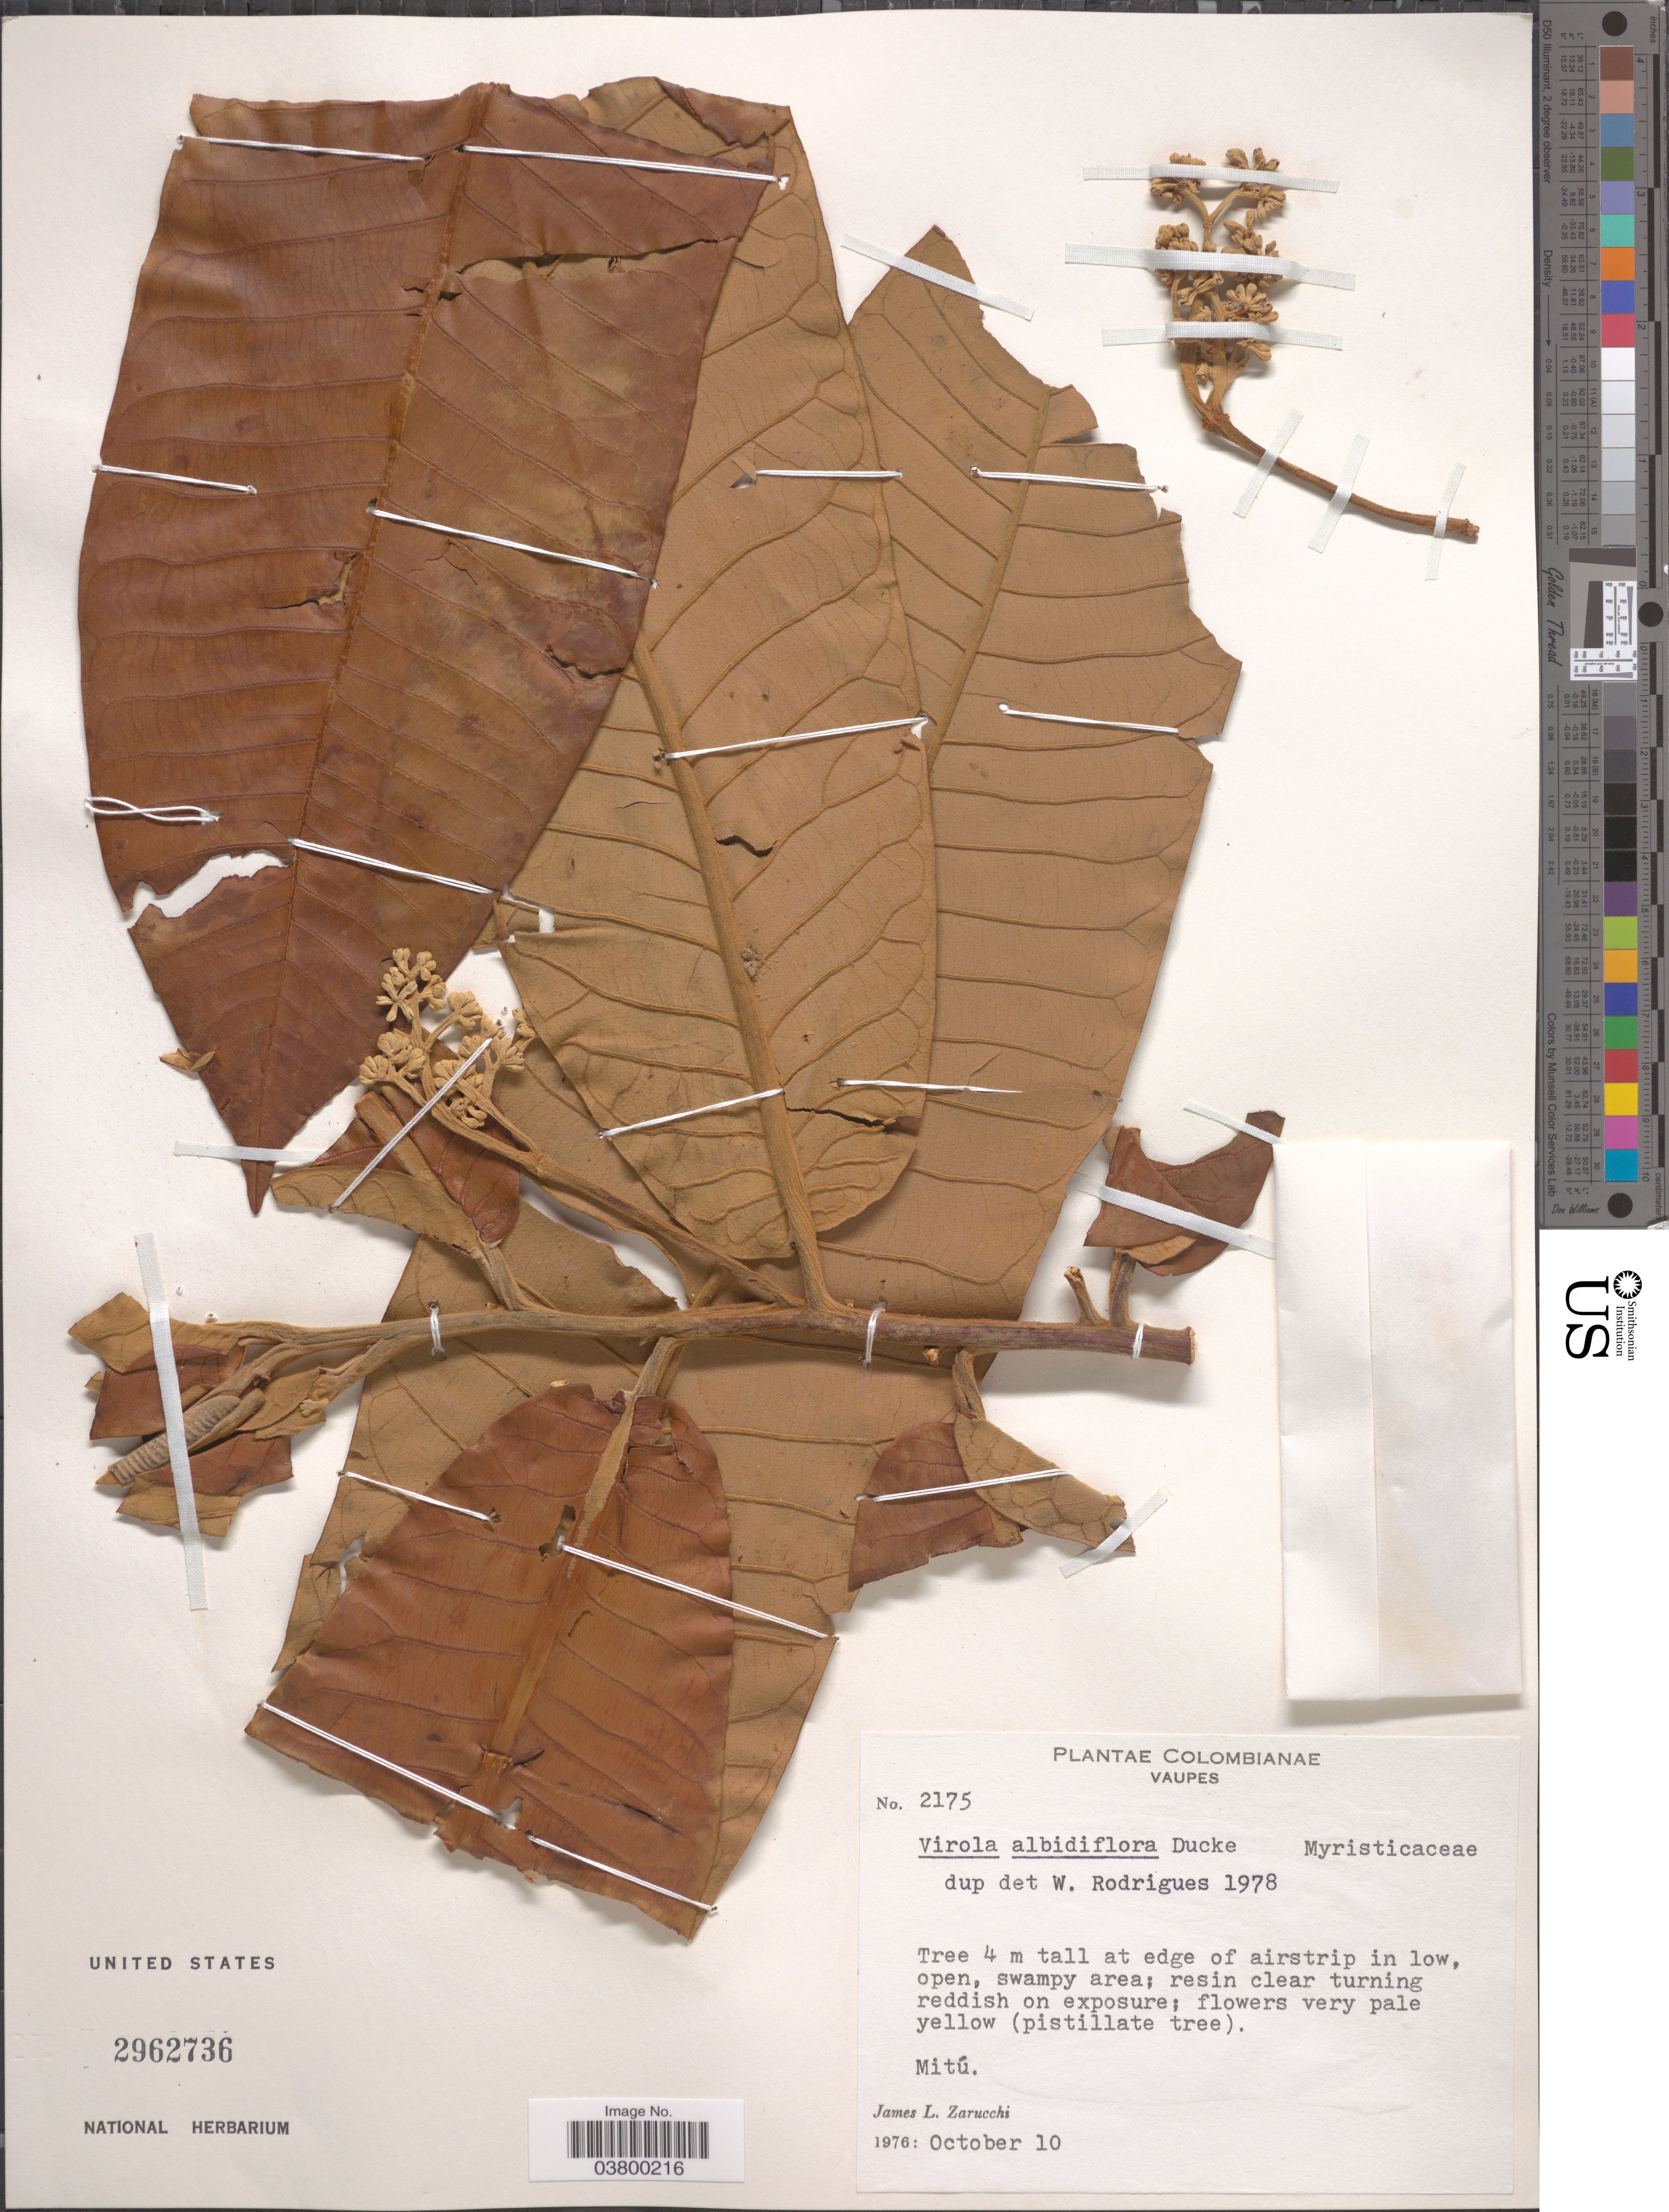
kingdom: Plantae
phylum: Tracheophyta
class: Magnoliopsida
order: Magnoliales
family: Myristicaceae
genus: Virola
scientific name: Virola albidiflora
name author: Ducke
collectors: J. L. Zarucchi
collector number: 2175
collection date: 1976-10-10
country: Colombia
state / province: Vaupés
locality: Mitú.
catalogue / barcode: US 2962736